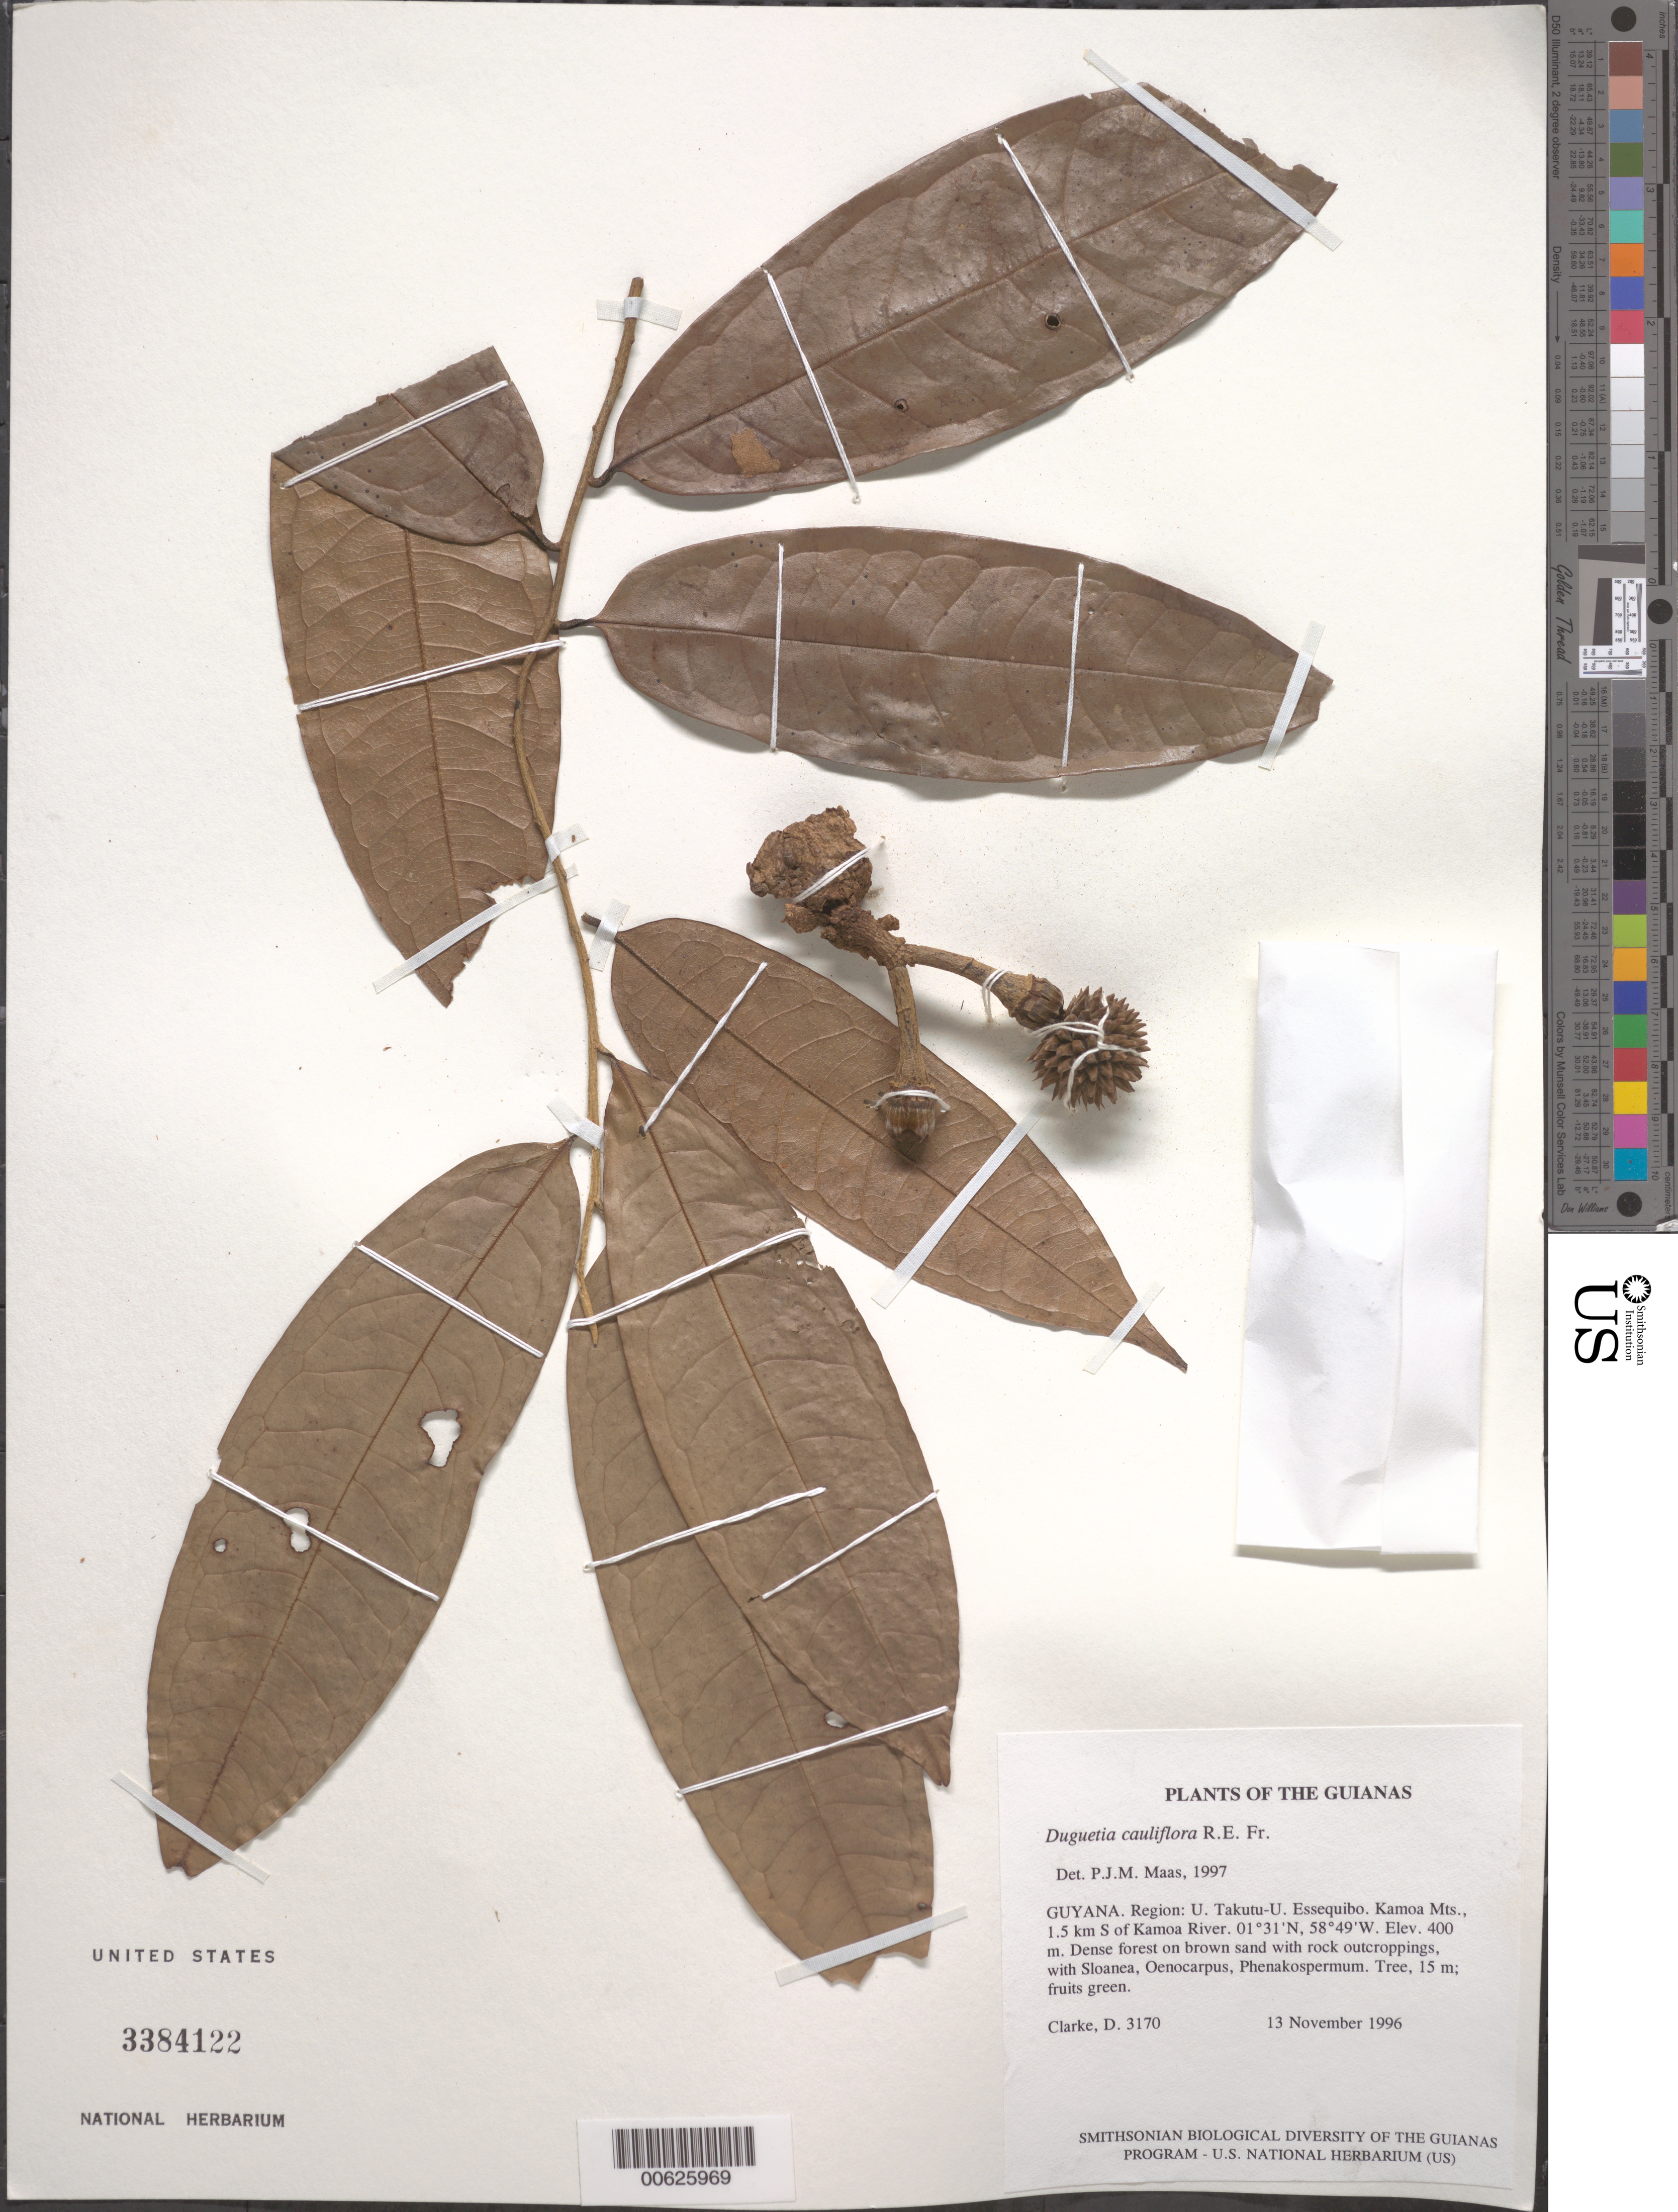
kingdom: Plantae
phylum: Tracheophyta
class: Magnoliopsida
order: Magnoliales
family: Annonaceae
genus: Duguetia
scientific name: Duguetia cauliflora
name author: R.E. Fr.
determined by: Maas, Paul J. M.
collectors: H. D. Clarke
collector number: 3170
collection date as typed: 13 November 1996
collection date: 1996-11-13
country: Guyana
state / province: U. Takutu-U. Essequibo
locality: Kamoa Mts., 1.5 km S of Kamoa River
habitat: Dense forest on brown sand with rock outcroppings, with Sloanea, Oenocarpus, Phenakospermum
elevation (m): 400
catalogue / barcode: US 3384122